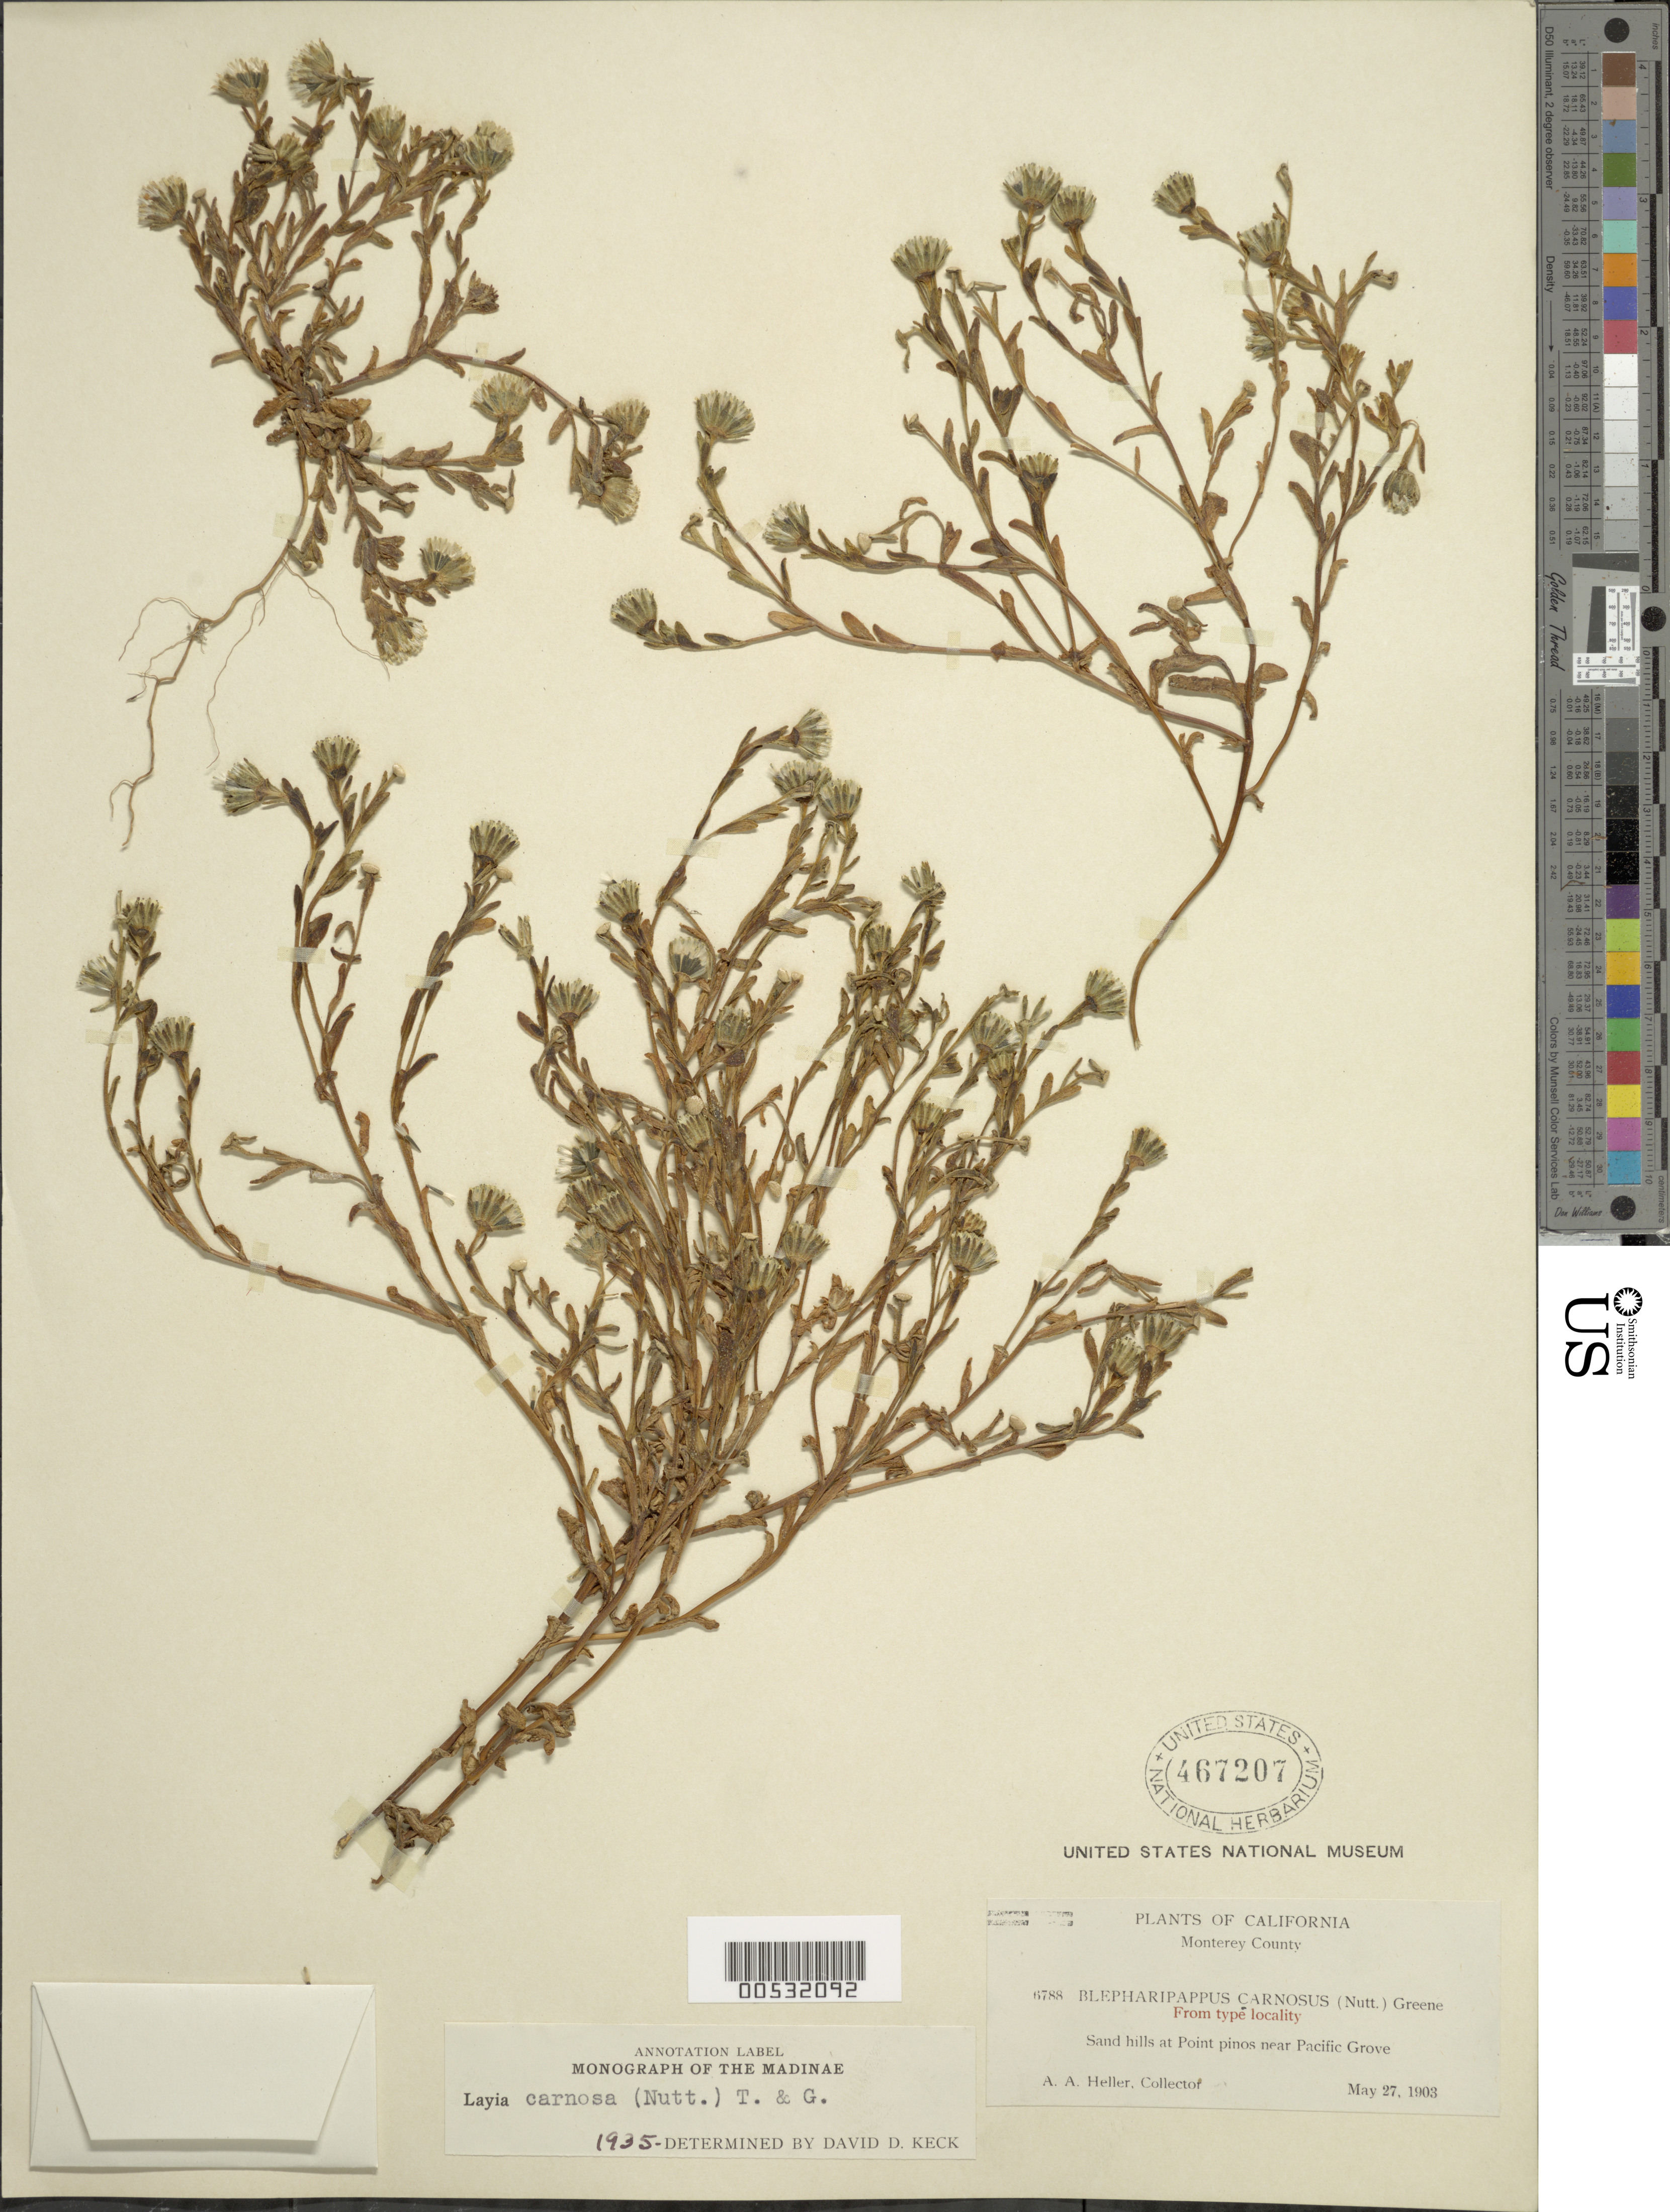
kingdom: Plantae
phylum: Tracheophyta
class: Magnoliopsida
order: Asterales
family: Asteraceae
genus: Layia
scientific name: Layia carnosa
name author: Torr. & A. Gray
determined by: Keck, David D.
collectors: A. A. Heller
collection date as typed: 27 May 1903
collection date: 1903-05-27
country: United States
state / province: California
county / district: Monterey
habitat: Sand hills.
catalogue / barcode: US 467207